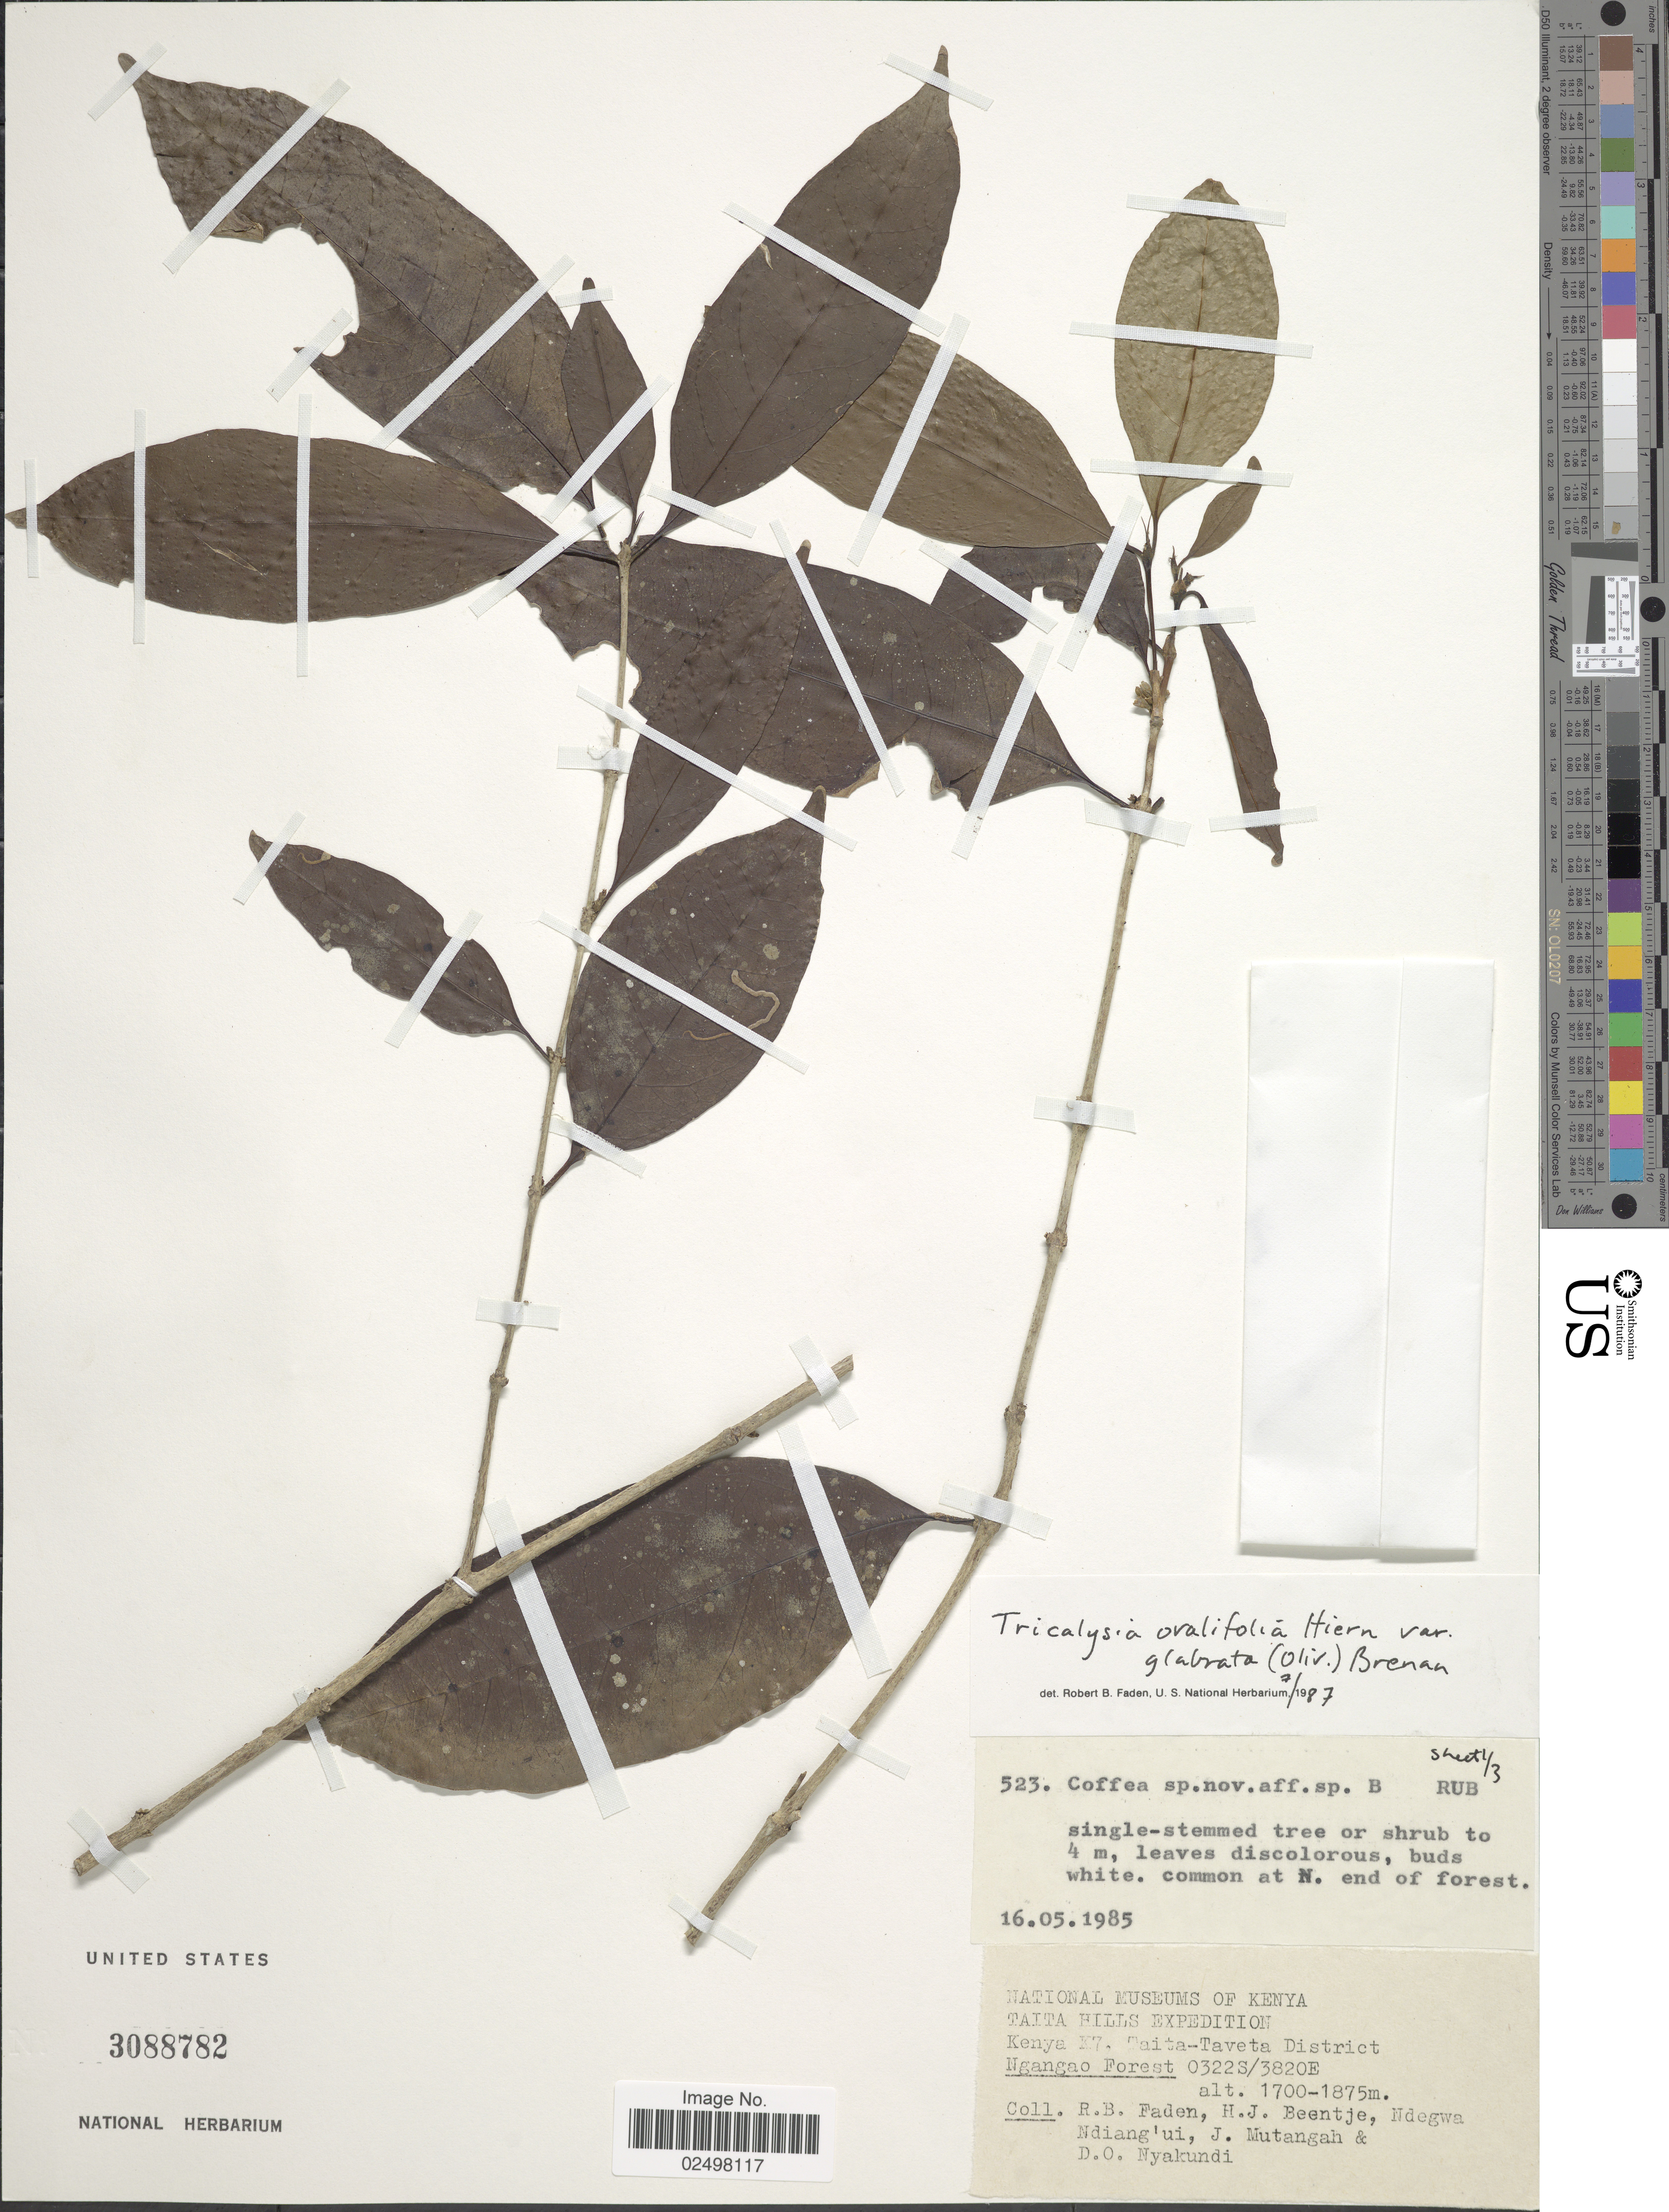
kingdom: Plantae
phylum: Tracheophyta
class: Magnoliopsida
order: Gentianales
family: Rubiaceae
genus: Tricalysia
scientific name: Tricalysia ovalifolia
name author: Hiern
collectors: R. B. Faden, H. J. Beentje, Ndegwa Ndiang'ui, J. Mutangah & D. Nyakundi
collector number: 523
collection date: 1985-05-16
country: Kenya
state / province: Taita Taveta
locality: Taita Hills, Kenya K7, Ngangao Forest, at N. end of forest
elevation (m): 1700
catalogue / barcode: US 3088782